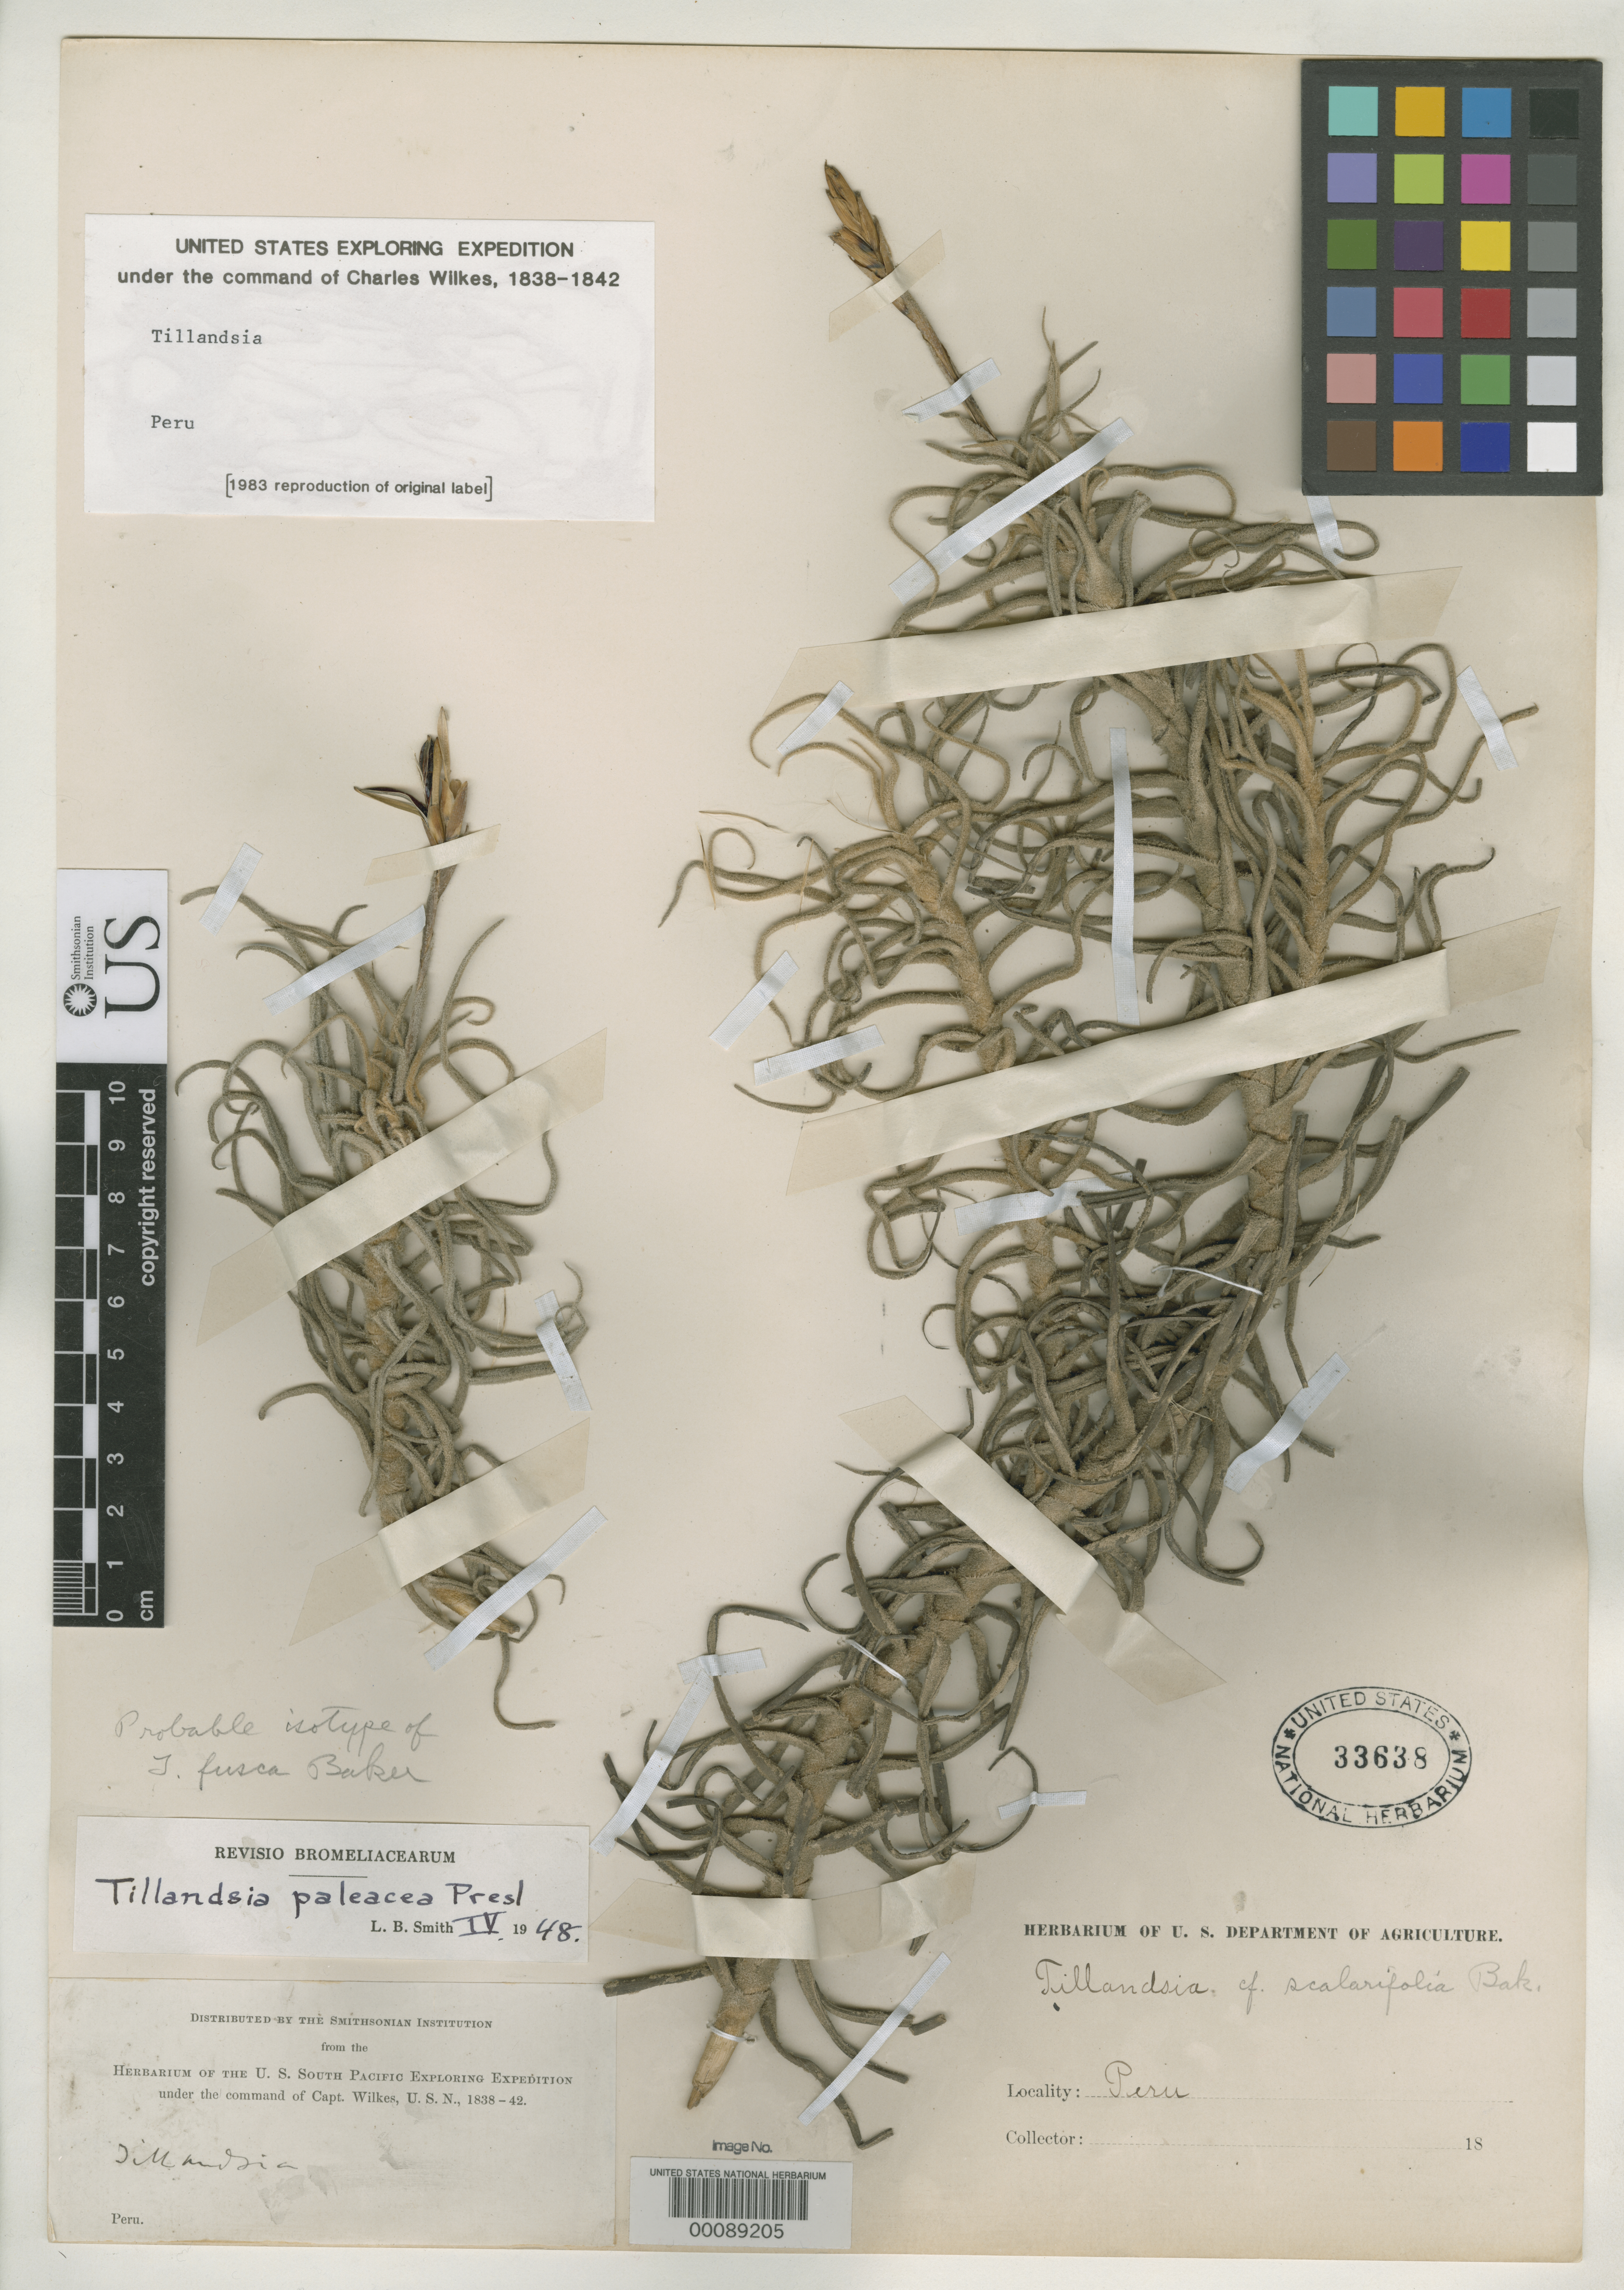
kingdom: Plantae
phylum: Tracheophyta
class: Liliopsida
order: Poales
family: Bromeliaceae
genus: Tillandsia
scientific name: Tillandsia fusca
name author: Baker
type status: Isotype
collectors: Wilkes Explor. Exped.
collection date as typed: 1838 to -- --- 1842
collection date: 1838/1842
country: Peru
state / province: Lima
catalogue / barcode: US 33638